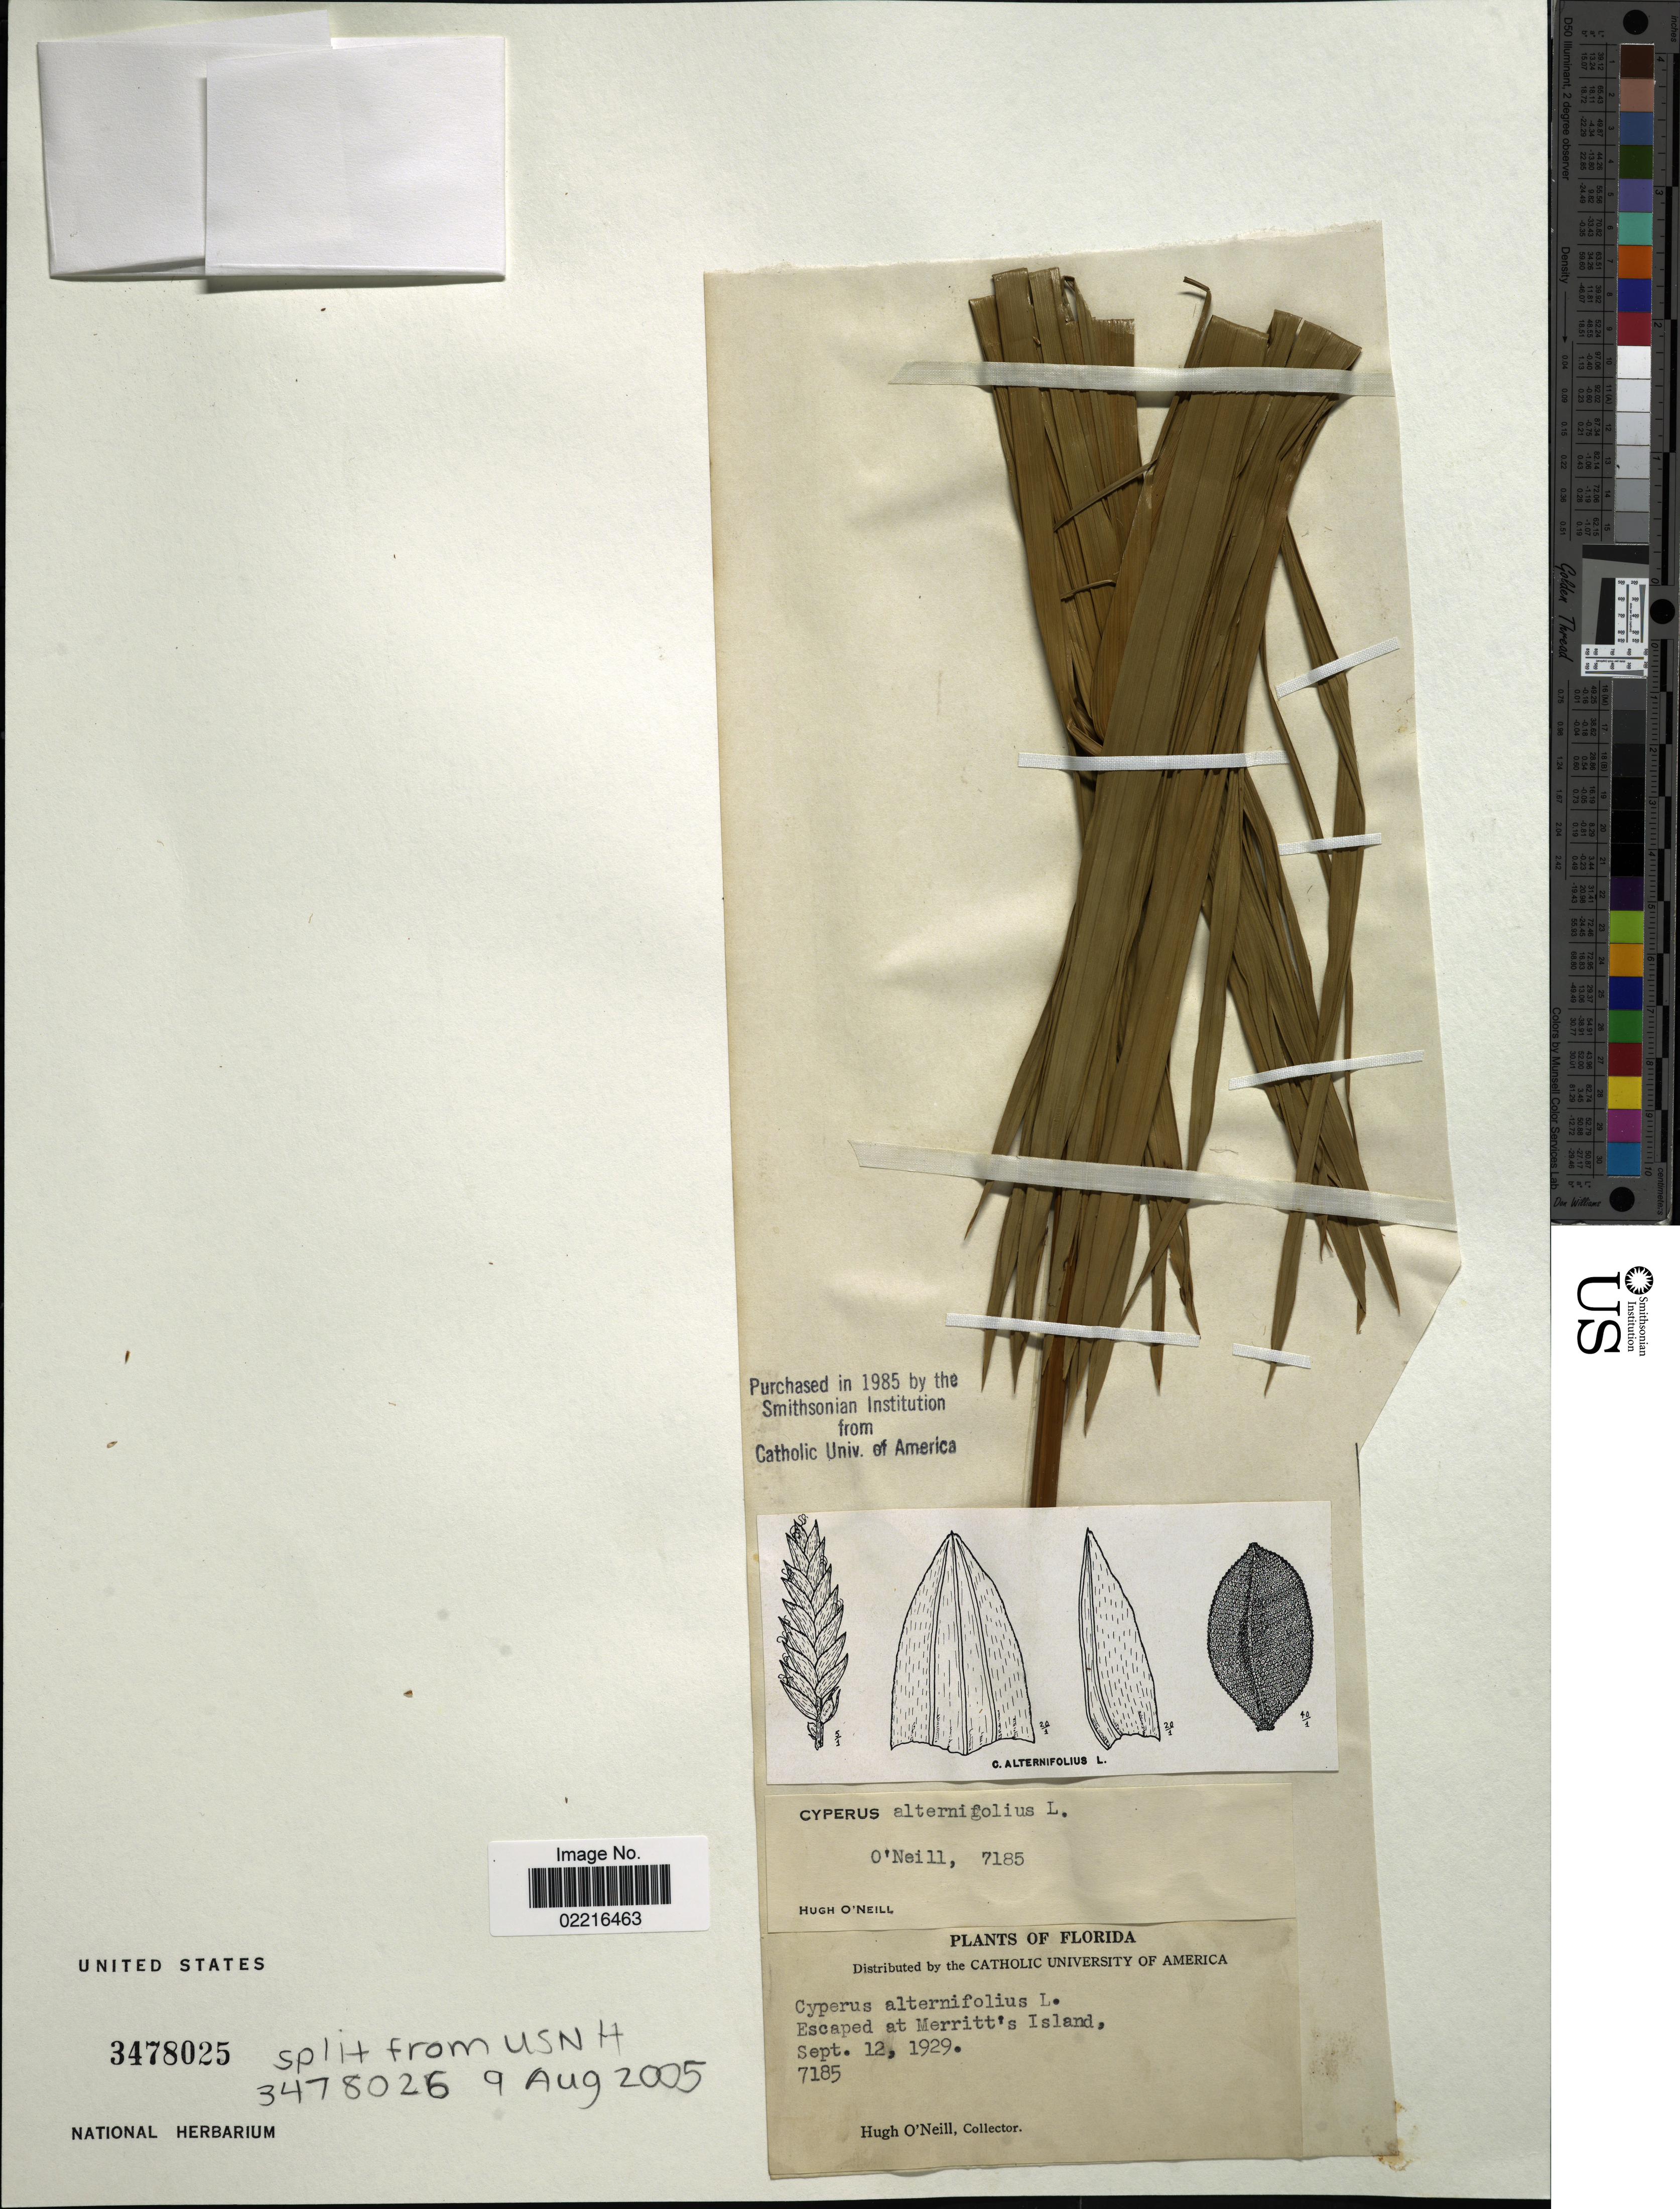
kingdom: Plantae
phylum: Tracheophyta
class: Liliopsida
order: Poales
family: Cyperaceae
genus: Cyperus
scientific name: Cyperus involucratus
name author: Rottb.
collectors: H. O'Neill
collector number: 7185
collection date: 1929-09-12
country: United States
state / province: Florida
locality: Merritt's Island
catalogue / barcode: US 3478025